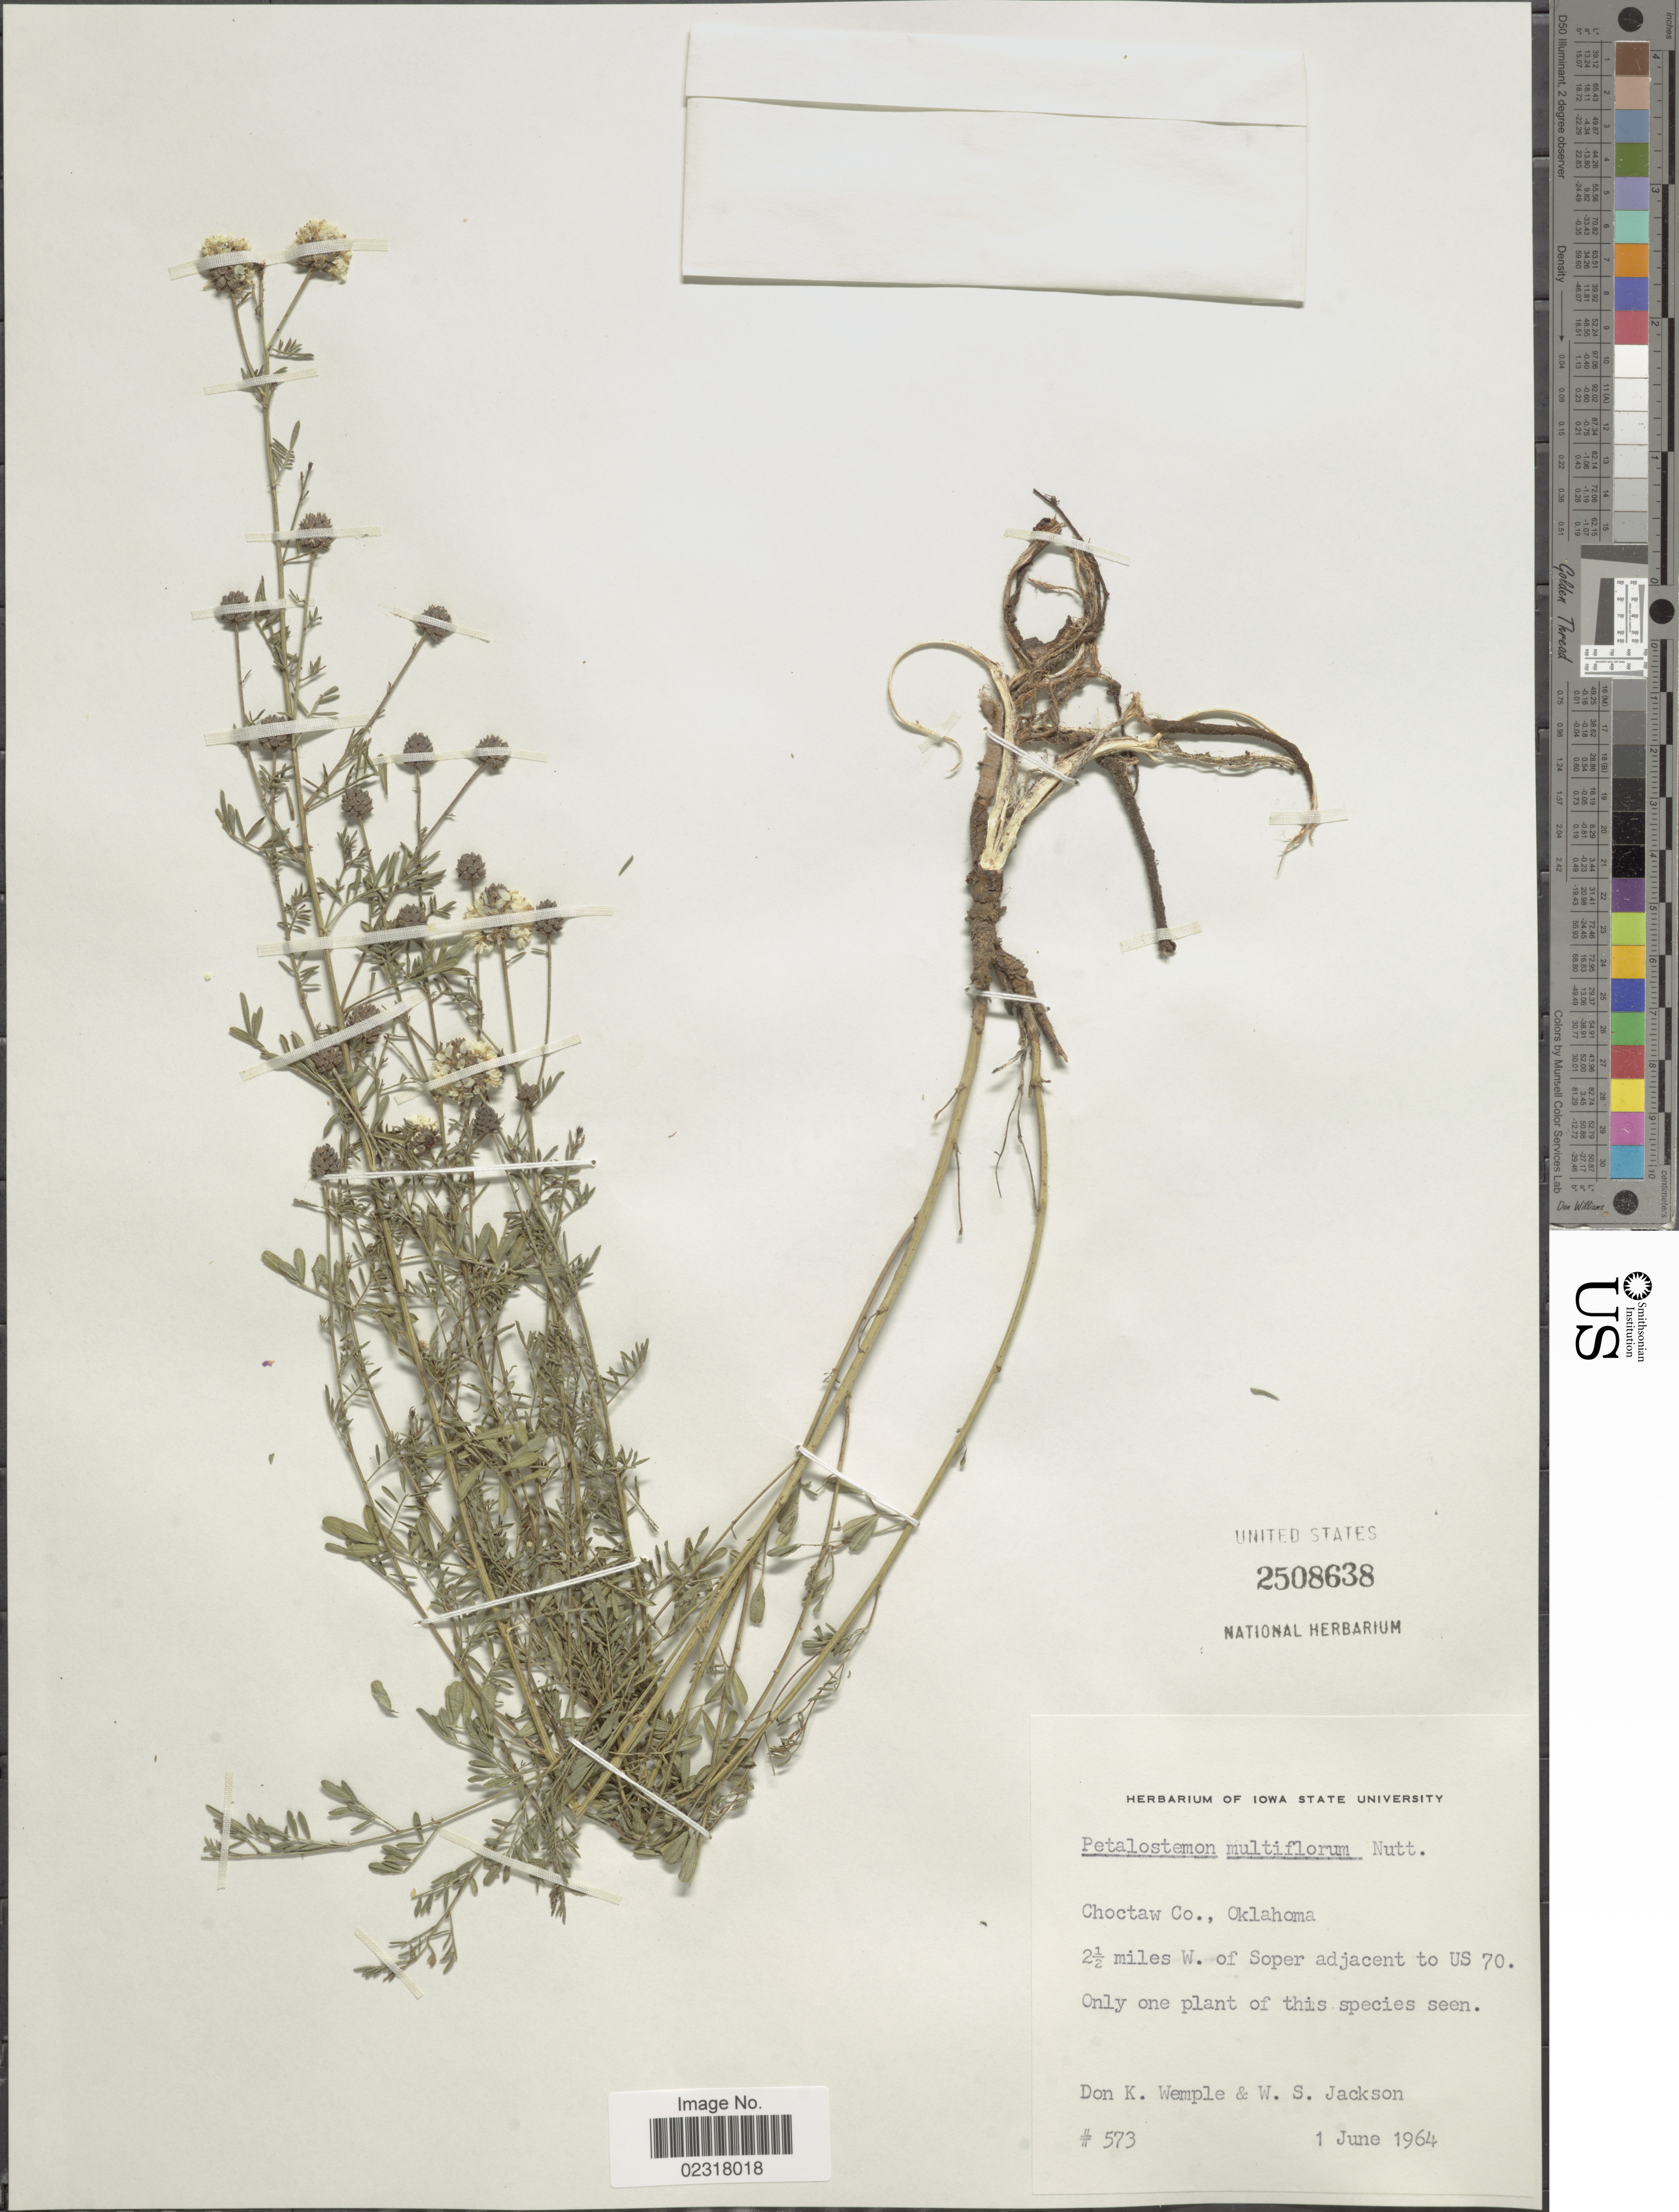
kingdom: Plantae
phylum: Tracheophyta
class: Magnoliopsida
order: Fabales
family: Fabaceae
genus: Dalea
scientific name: Dalea multiflora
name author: (Nutt.) Shinners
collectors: D. Wemple & W. Jackson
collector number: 573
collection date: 1964-06-01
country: United States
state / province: Oklahoma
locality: Choctaw Co., 2 1/2 miles W. of Soper adjacent to US 70.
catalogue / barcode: US 2508638